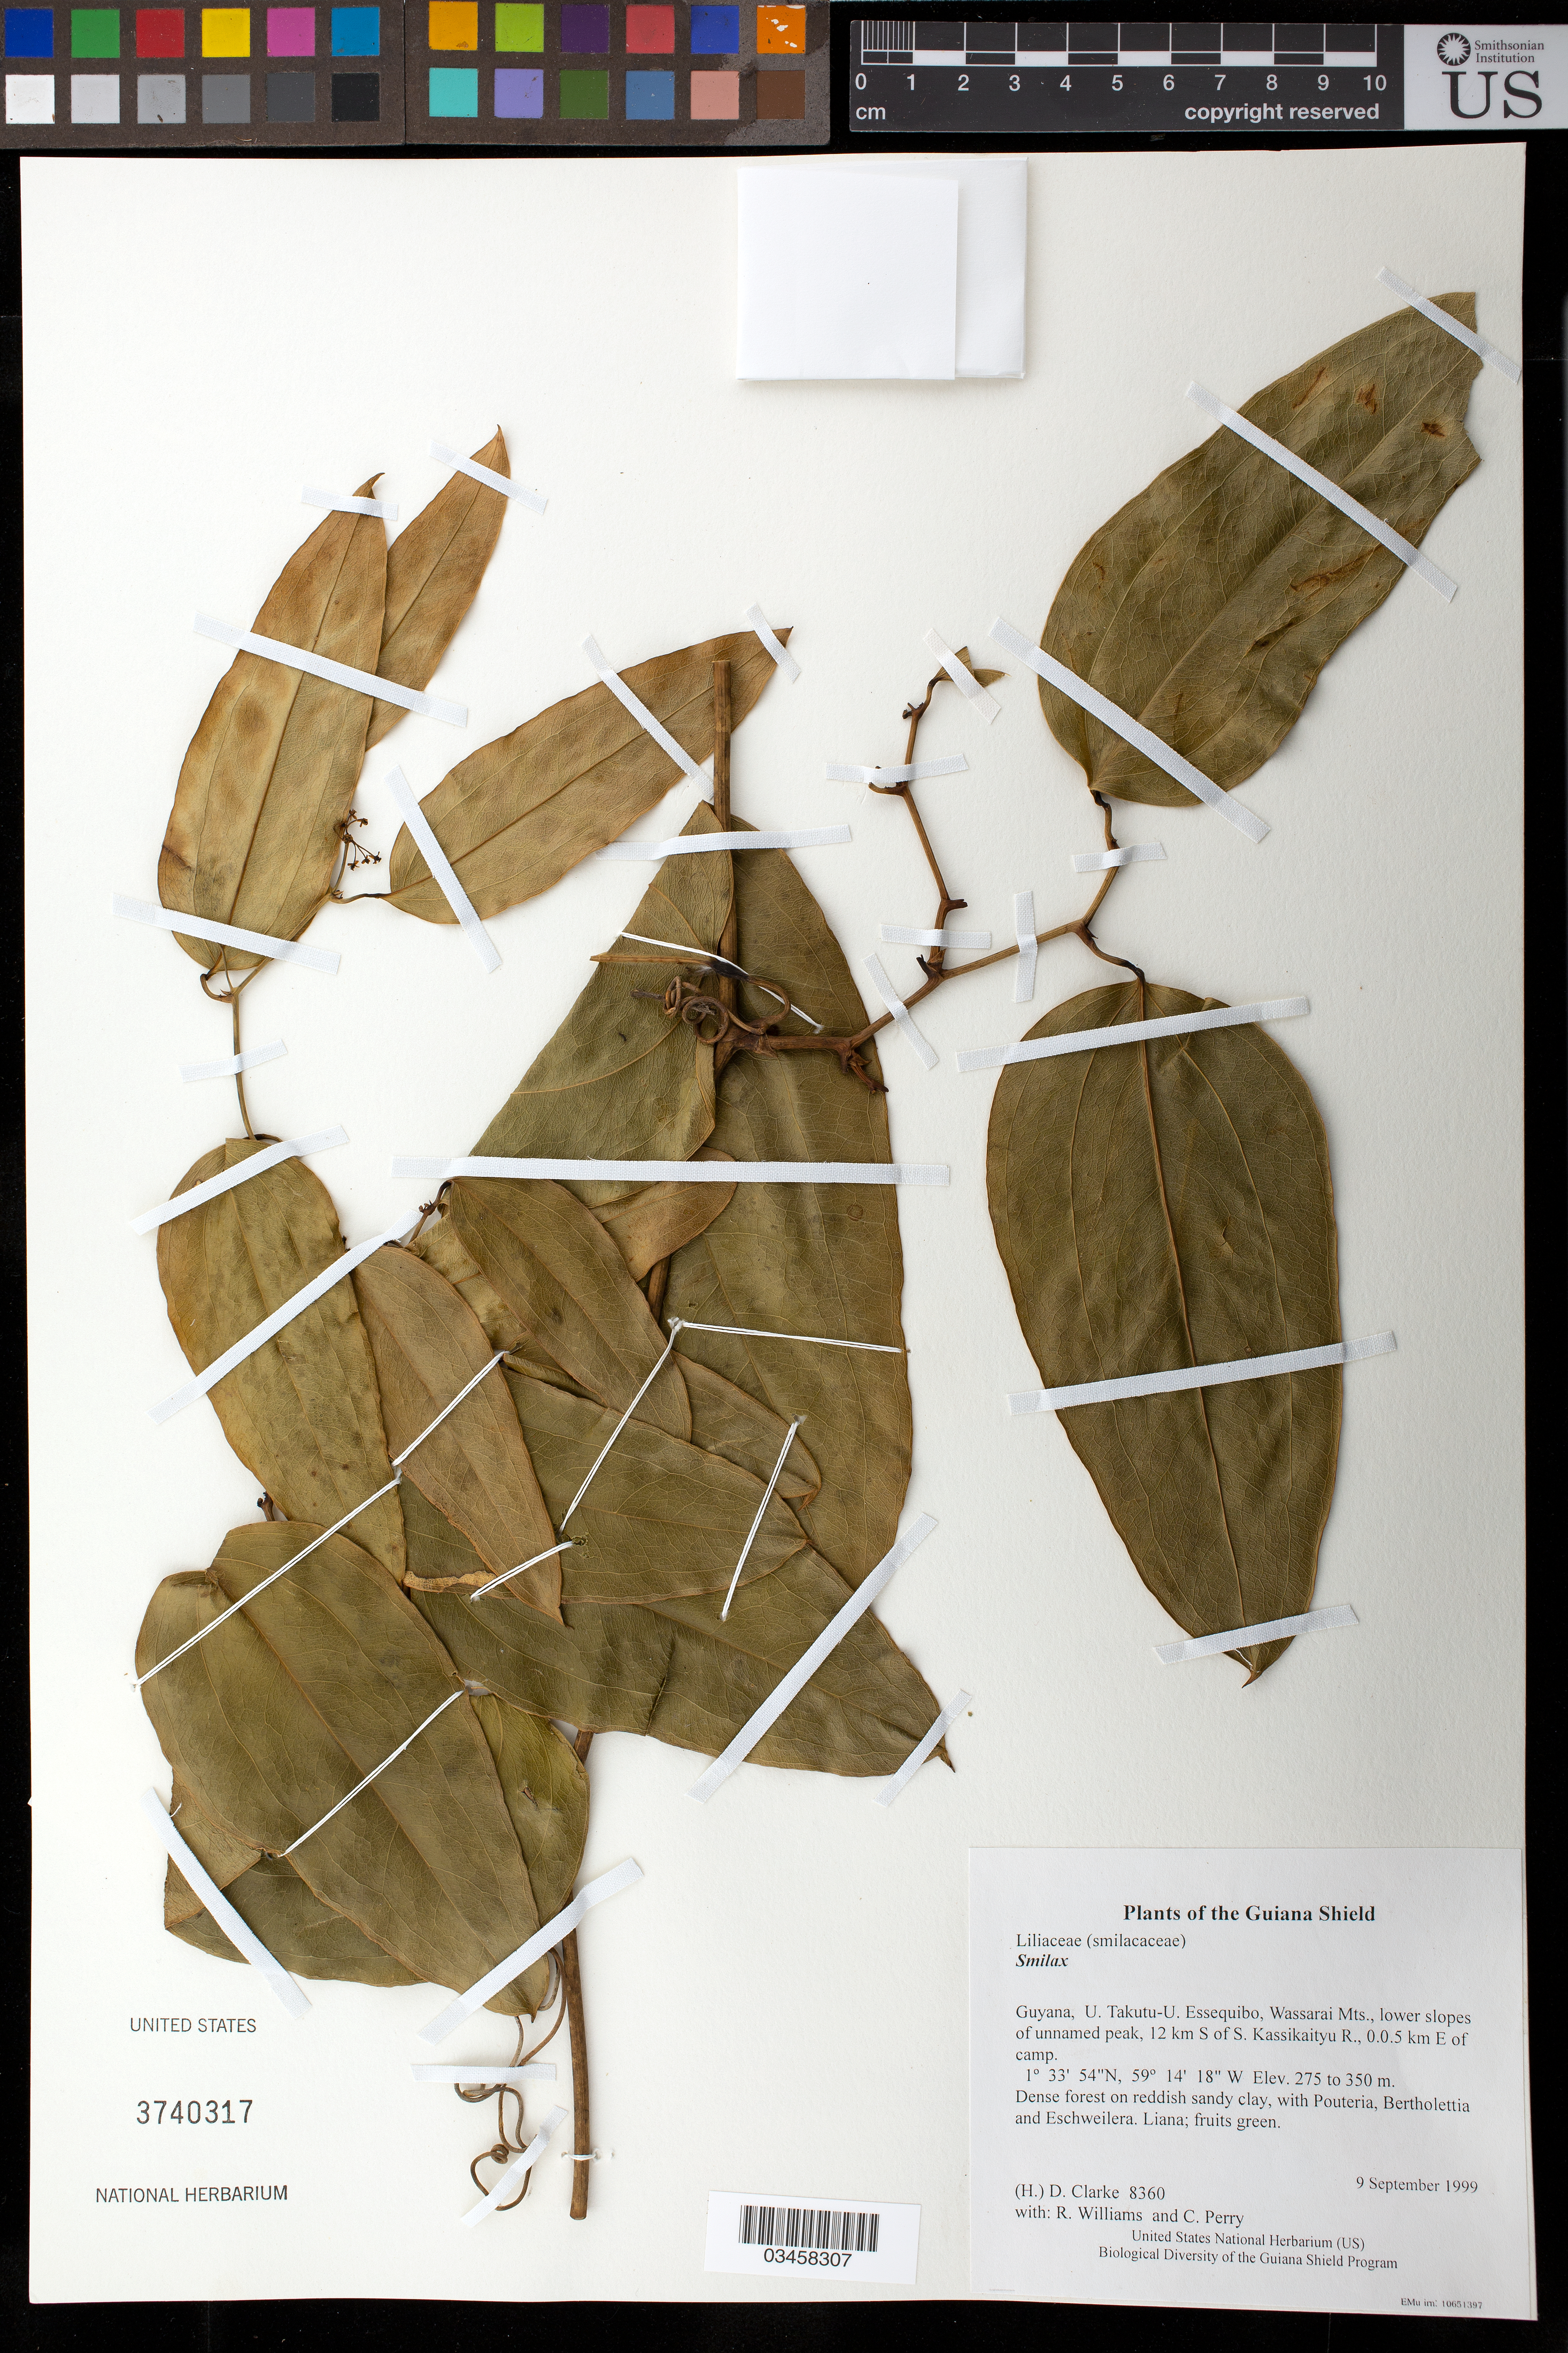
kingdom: Plantae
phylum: Tracheophyta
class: Liliopsida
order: Liliales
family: Smilacaceae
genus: Smilax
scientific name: Smilax sp.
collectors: H. D. Clarke, R. Williams & C. Perry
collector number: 8360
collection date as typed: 9 September 1999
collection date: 1999-09-09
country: Guyana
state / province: U. Takutu-U. Essequibo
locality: Wassarai Mts., lower slopes of unnamed peak, 12 km S of S. Kassikaityu R., 0.0.5 km E of camp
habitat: Dense forest on reddish sandy clay, with Pouteria, Bertholettia and Eschweilera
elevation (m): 275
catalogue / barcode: US 3740317